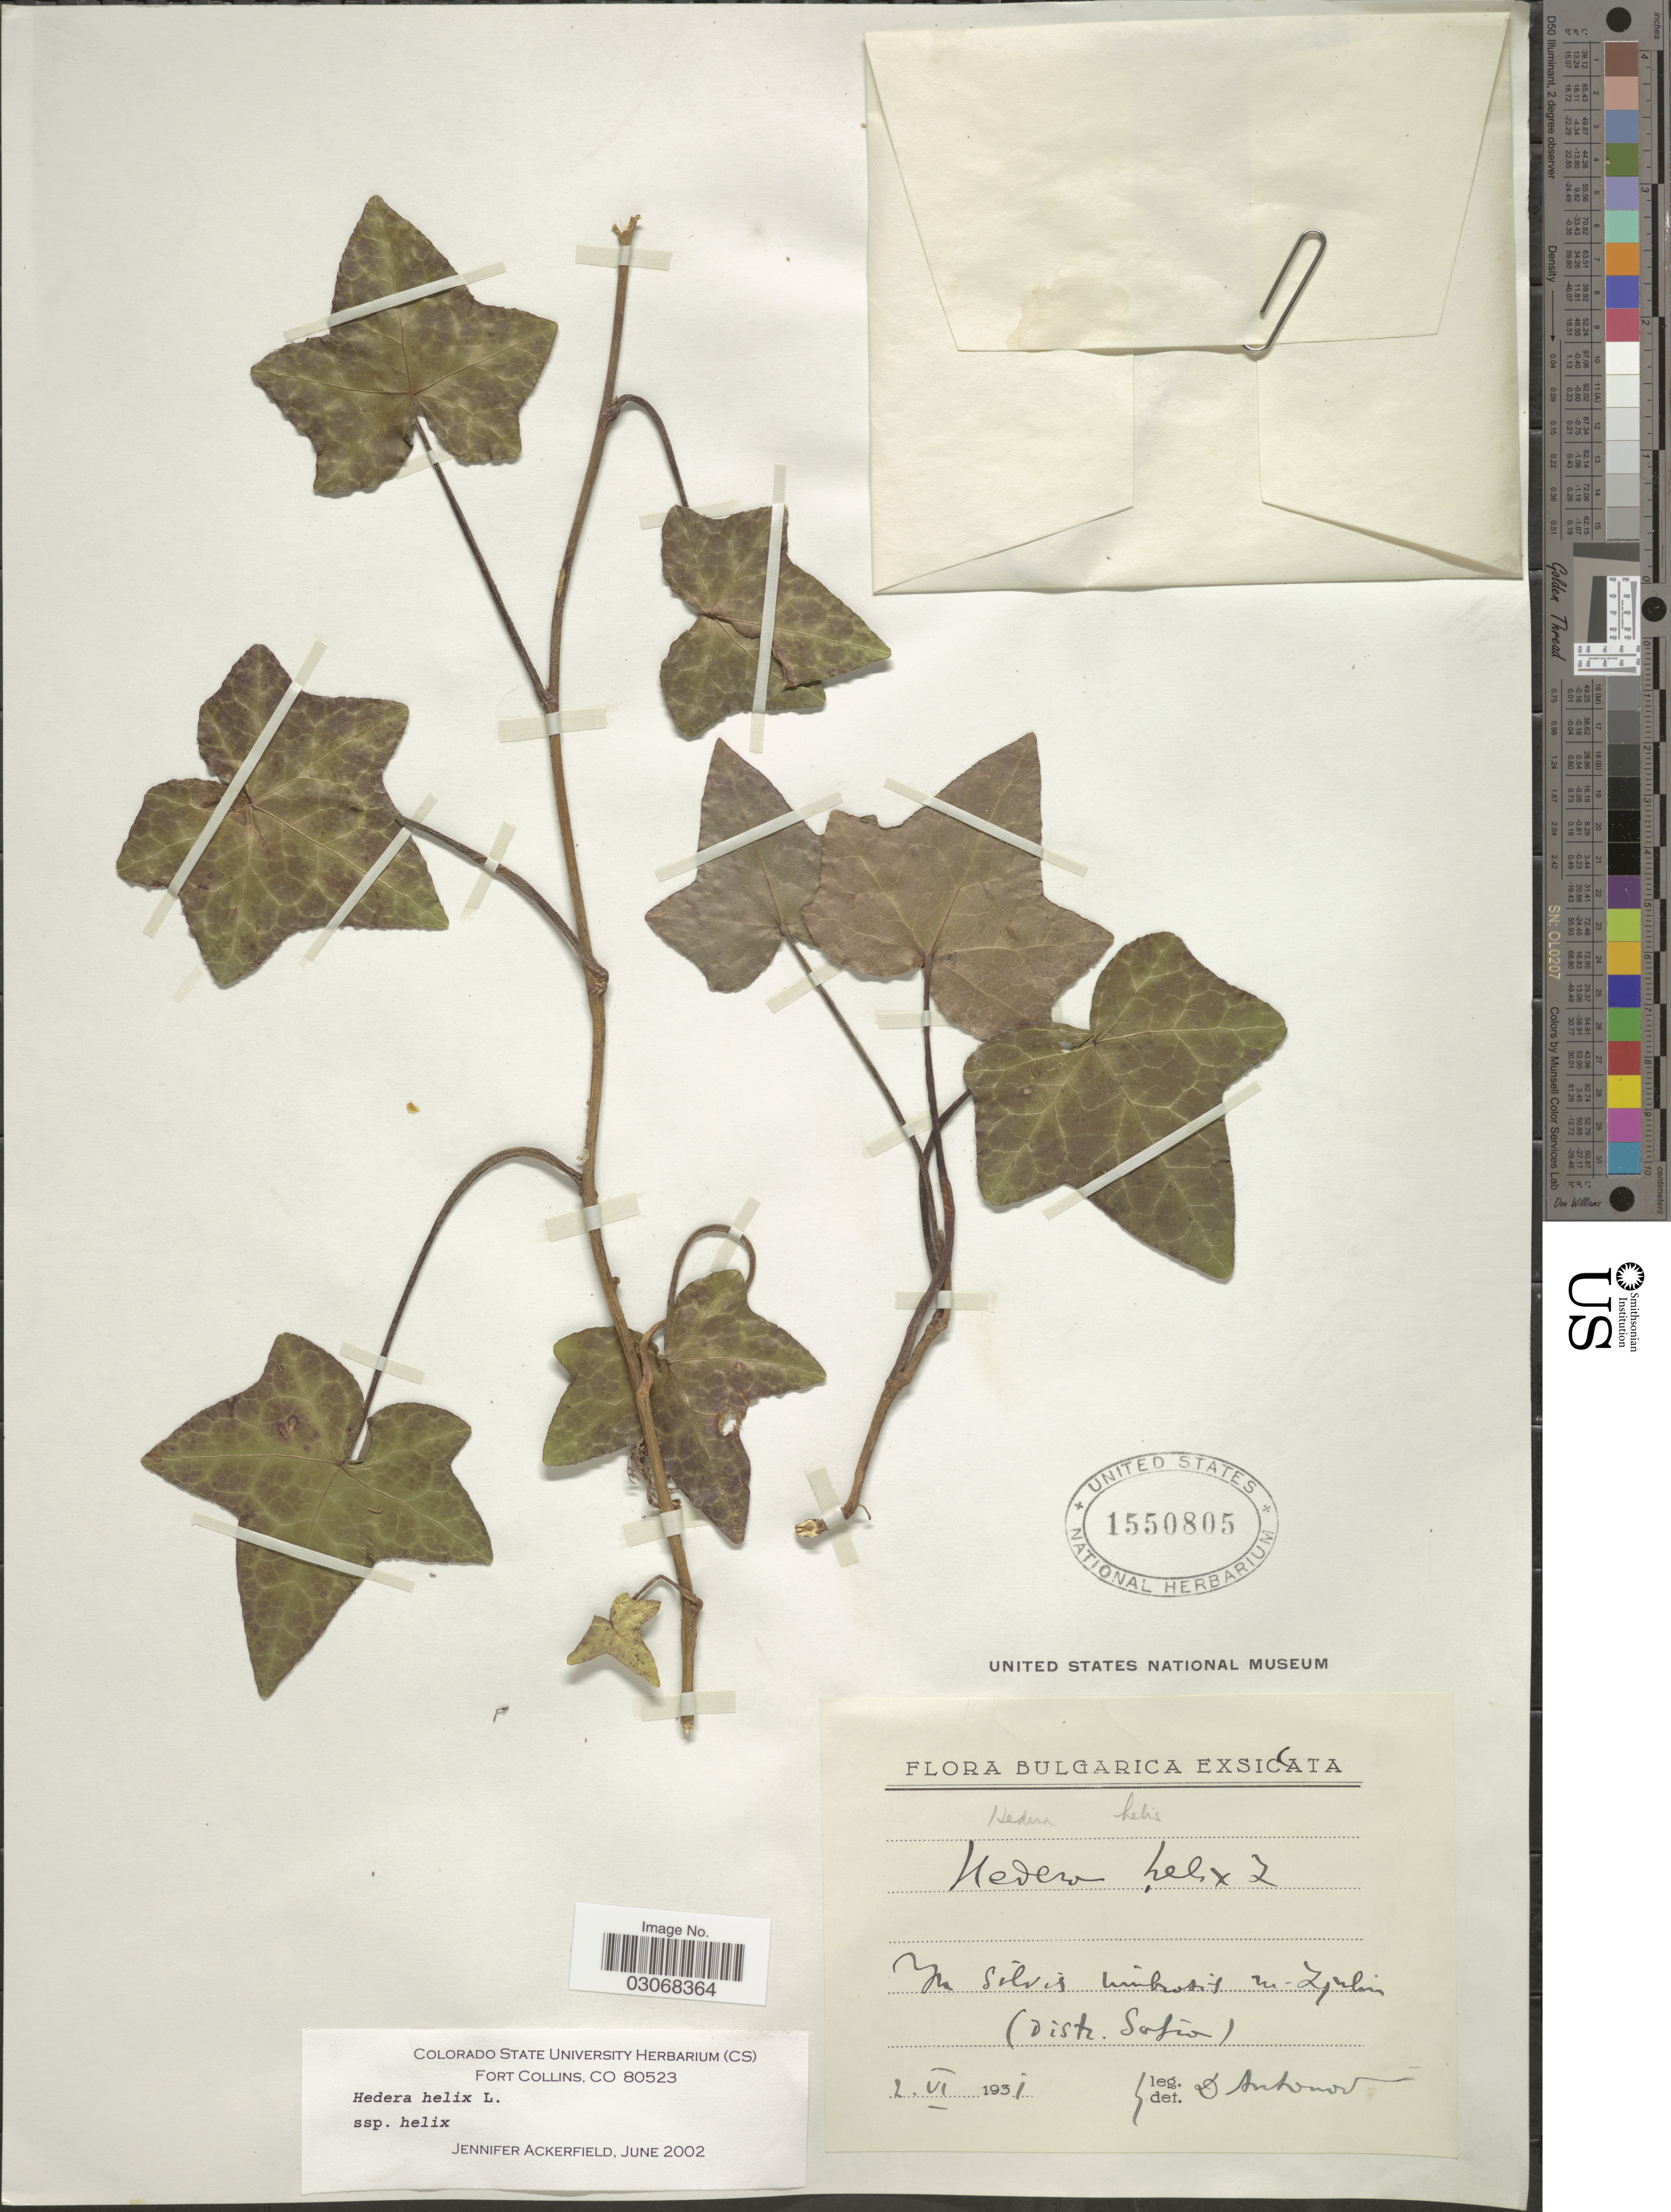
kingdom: Plantae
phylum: Tracheophyta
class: Magnoliopsida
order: Apiales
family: Araliaceae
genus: Hedera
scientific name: Hedera helix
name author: L.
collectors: D. Antonov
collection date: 1931-06-02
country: Bulgaria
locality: In silvis umbrosis in [interpreted] Zjulin [interpreted]. (Distr. Sofía)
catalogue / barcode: US 1550805